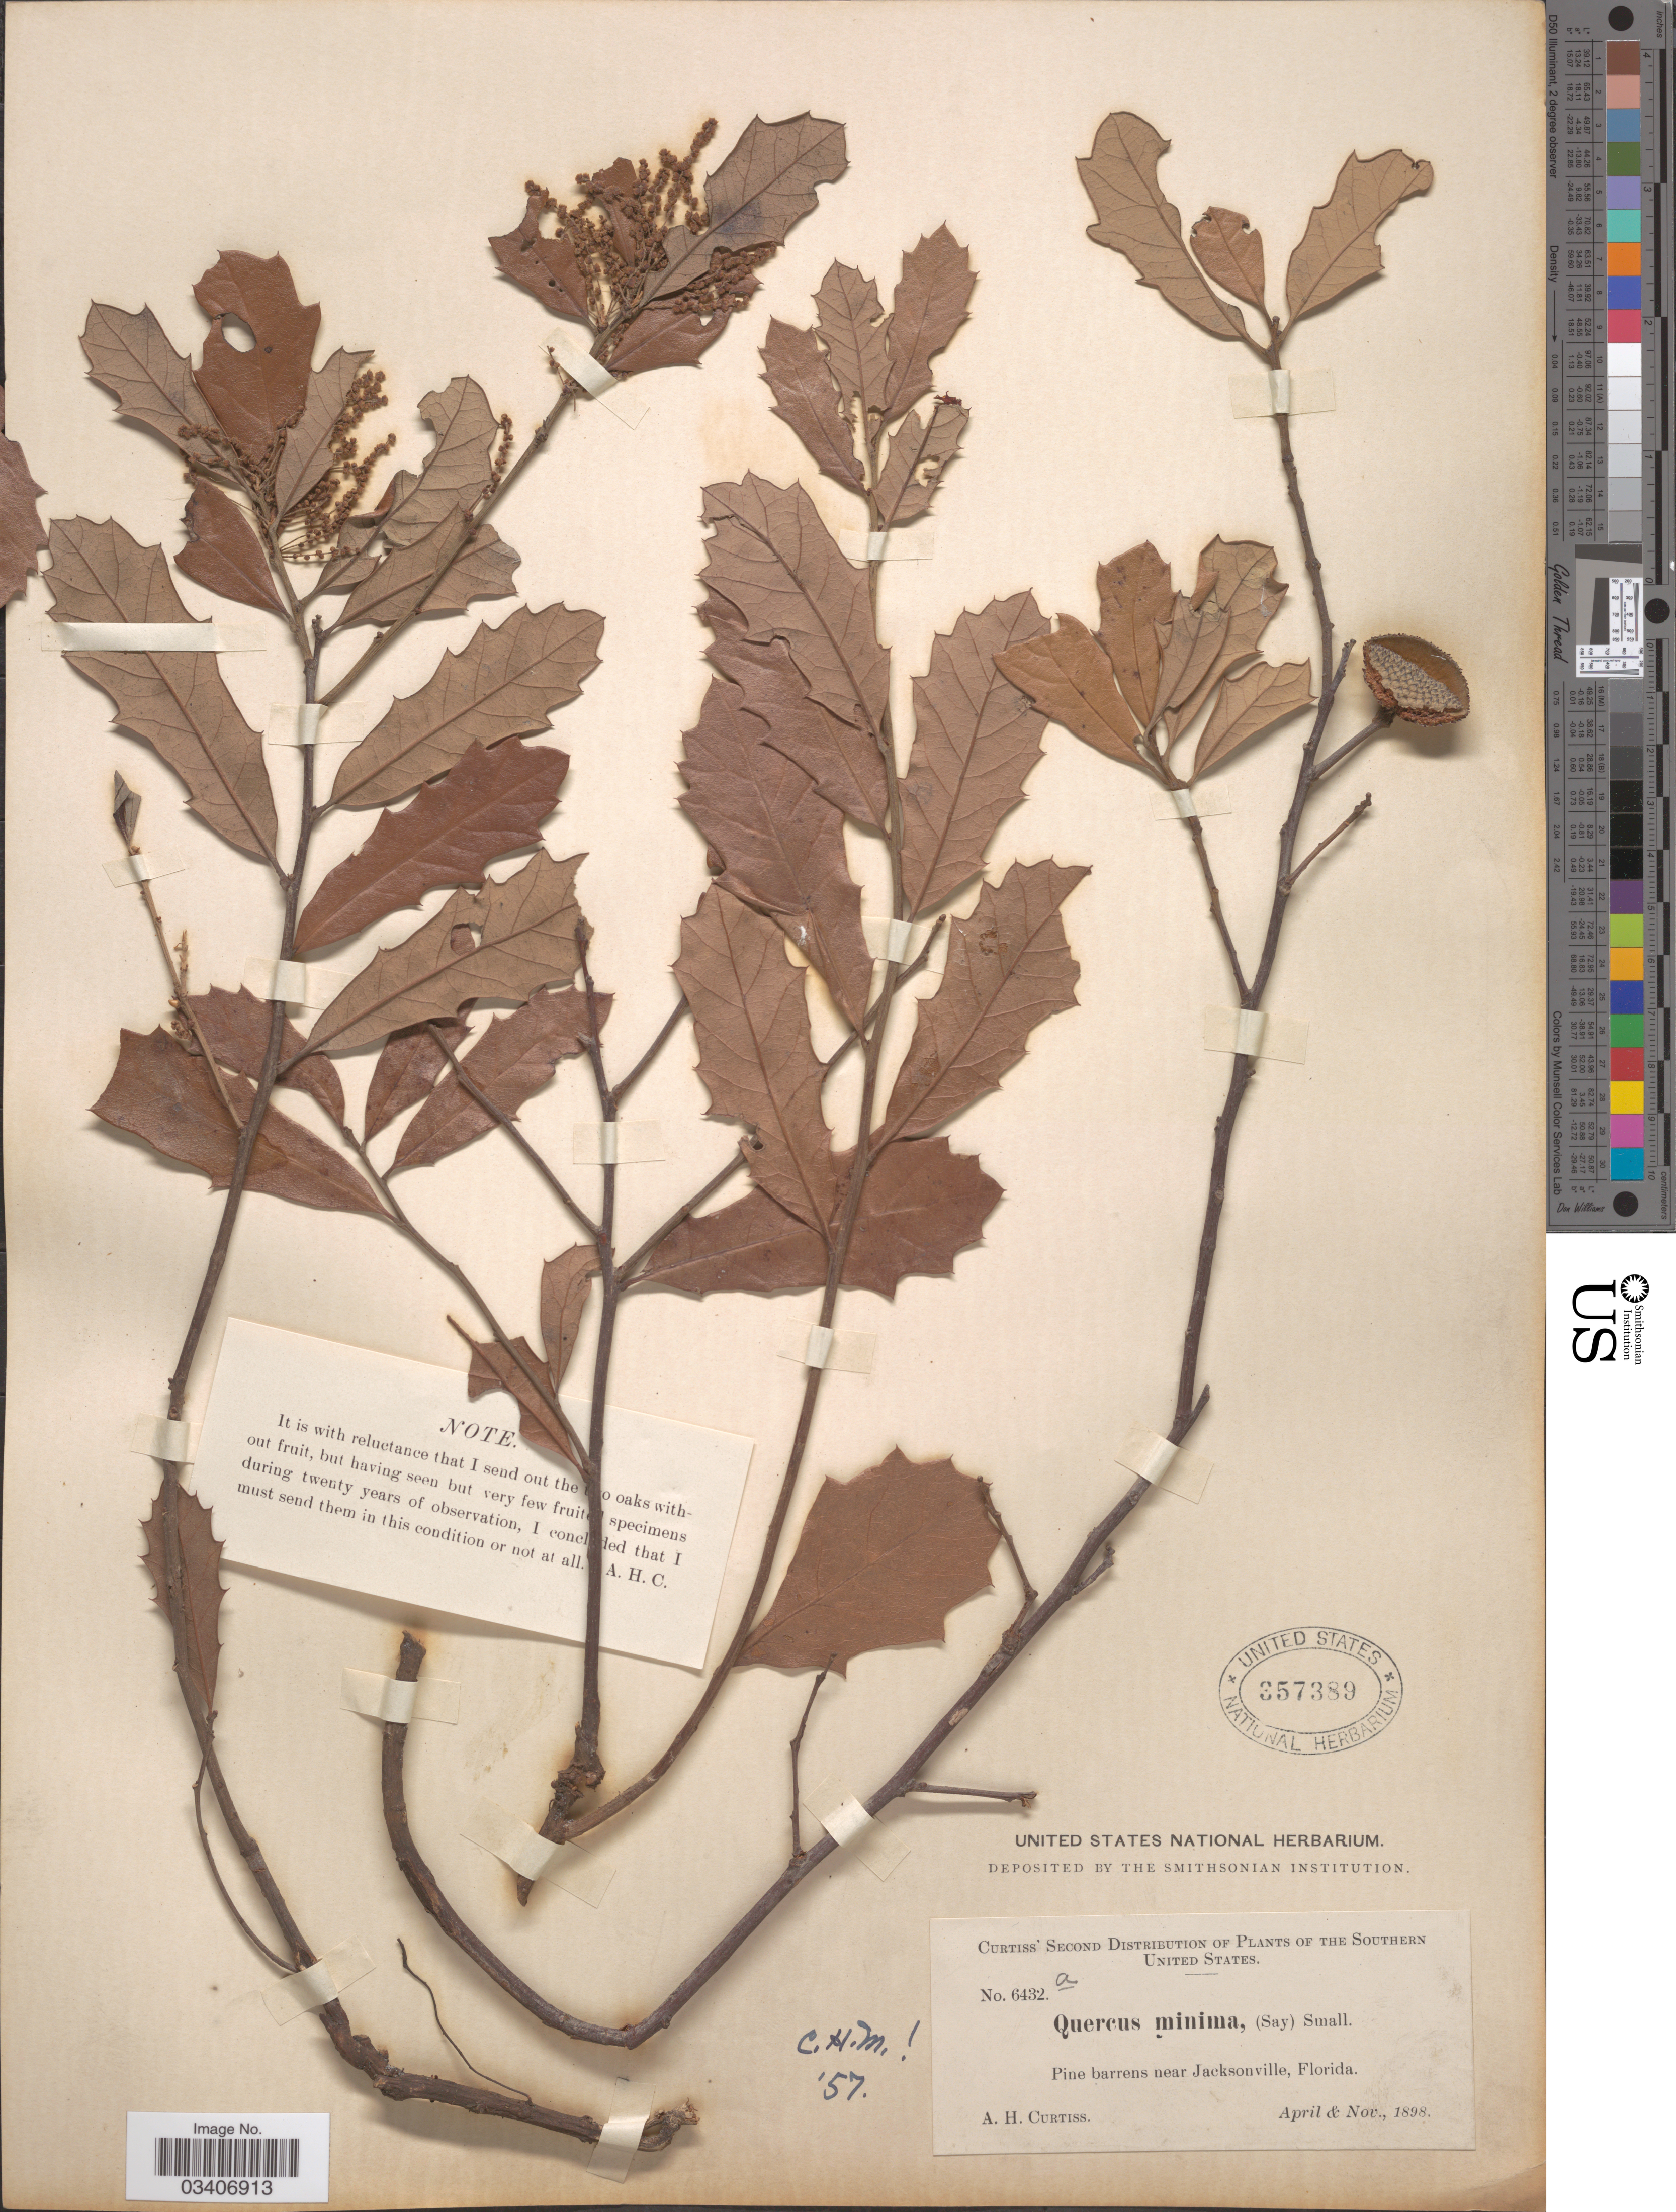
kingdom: Plantae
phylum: Tracheophyta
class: Magnoliopsida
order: Fagales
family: Fagaceae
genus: Quercus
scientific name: Quercus minima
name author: (Sarg.) Small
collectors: A. H. Curtiss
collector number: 6432a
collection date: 1898-04/1898-11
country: United States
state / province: Florida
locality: The Southern United States. Pine barrens near Jacksonville.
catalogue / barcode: US 357389